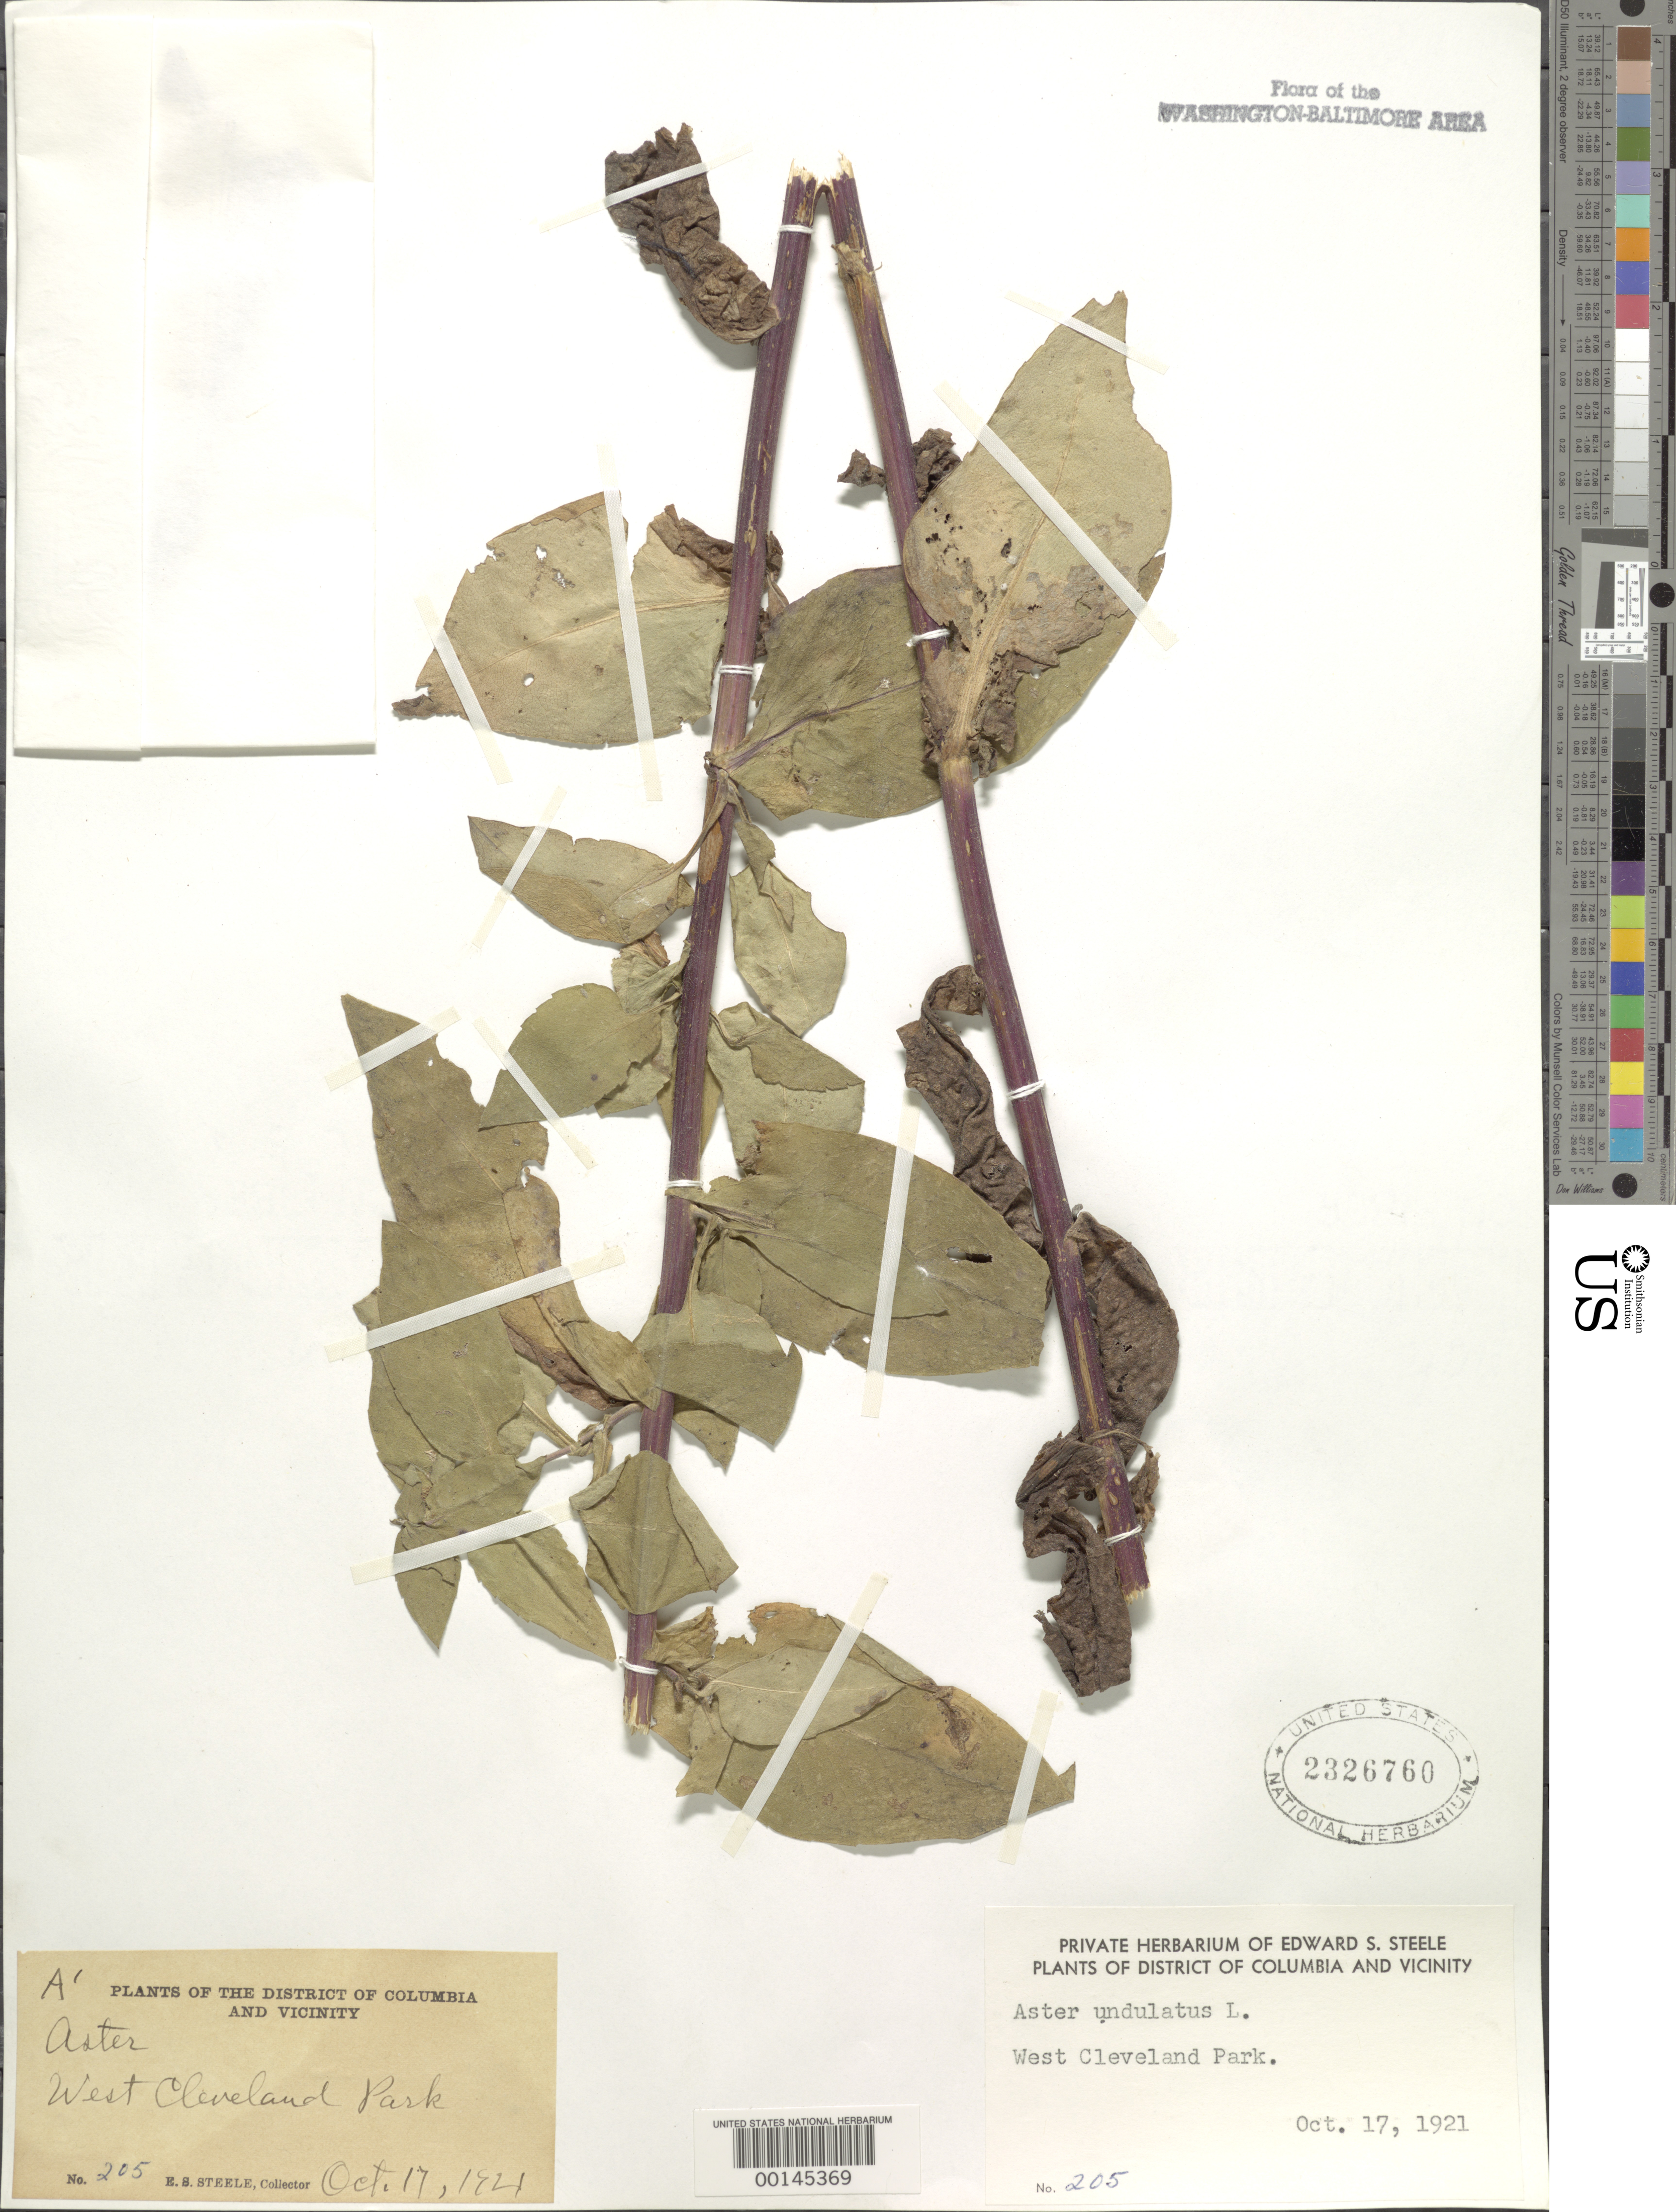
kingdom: Plantae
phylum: Tracheophyta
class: Magnoliopsida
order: Asterales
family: Asteraceae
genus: Symphyotrichum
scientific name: Symphyotrichum undulatum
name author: (L.) G.L. Nesom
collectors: E. Steele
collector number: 205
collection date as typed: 17 Oct 1921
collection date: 1921-10-17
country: United States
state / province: District of Columbia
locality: West Cleveland Park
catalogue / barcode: US 2326760